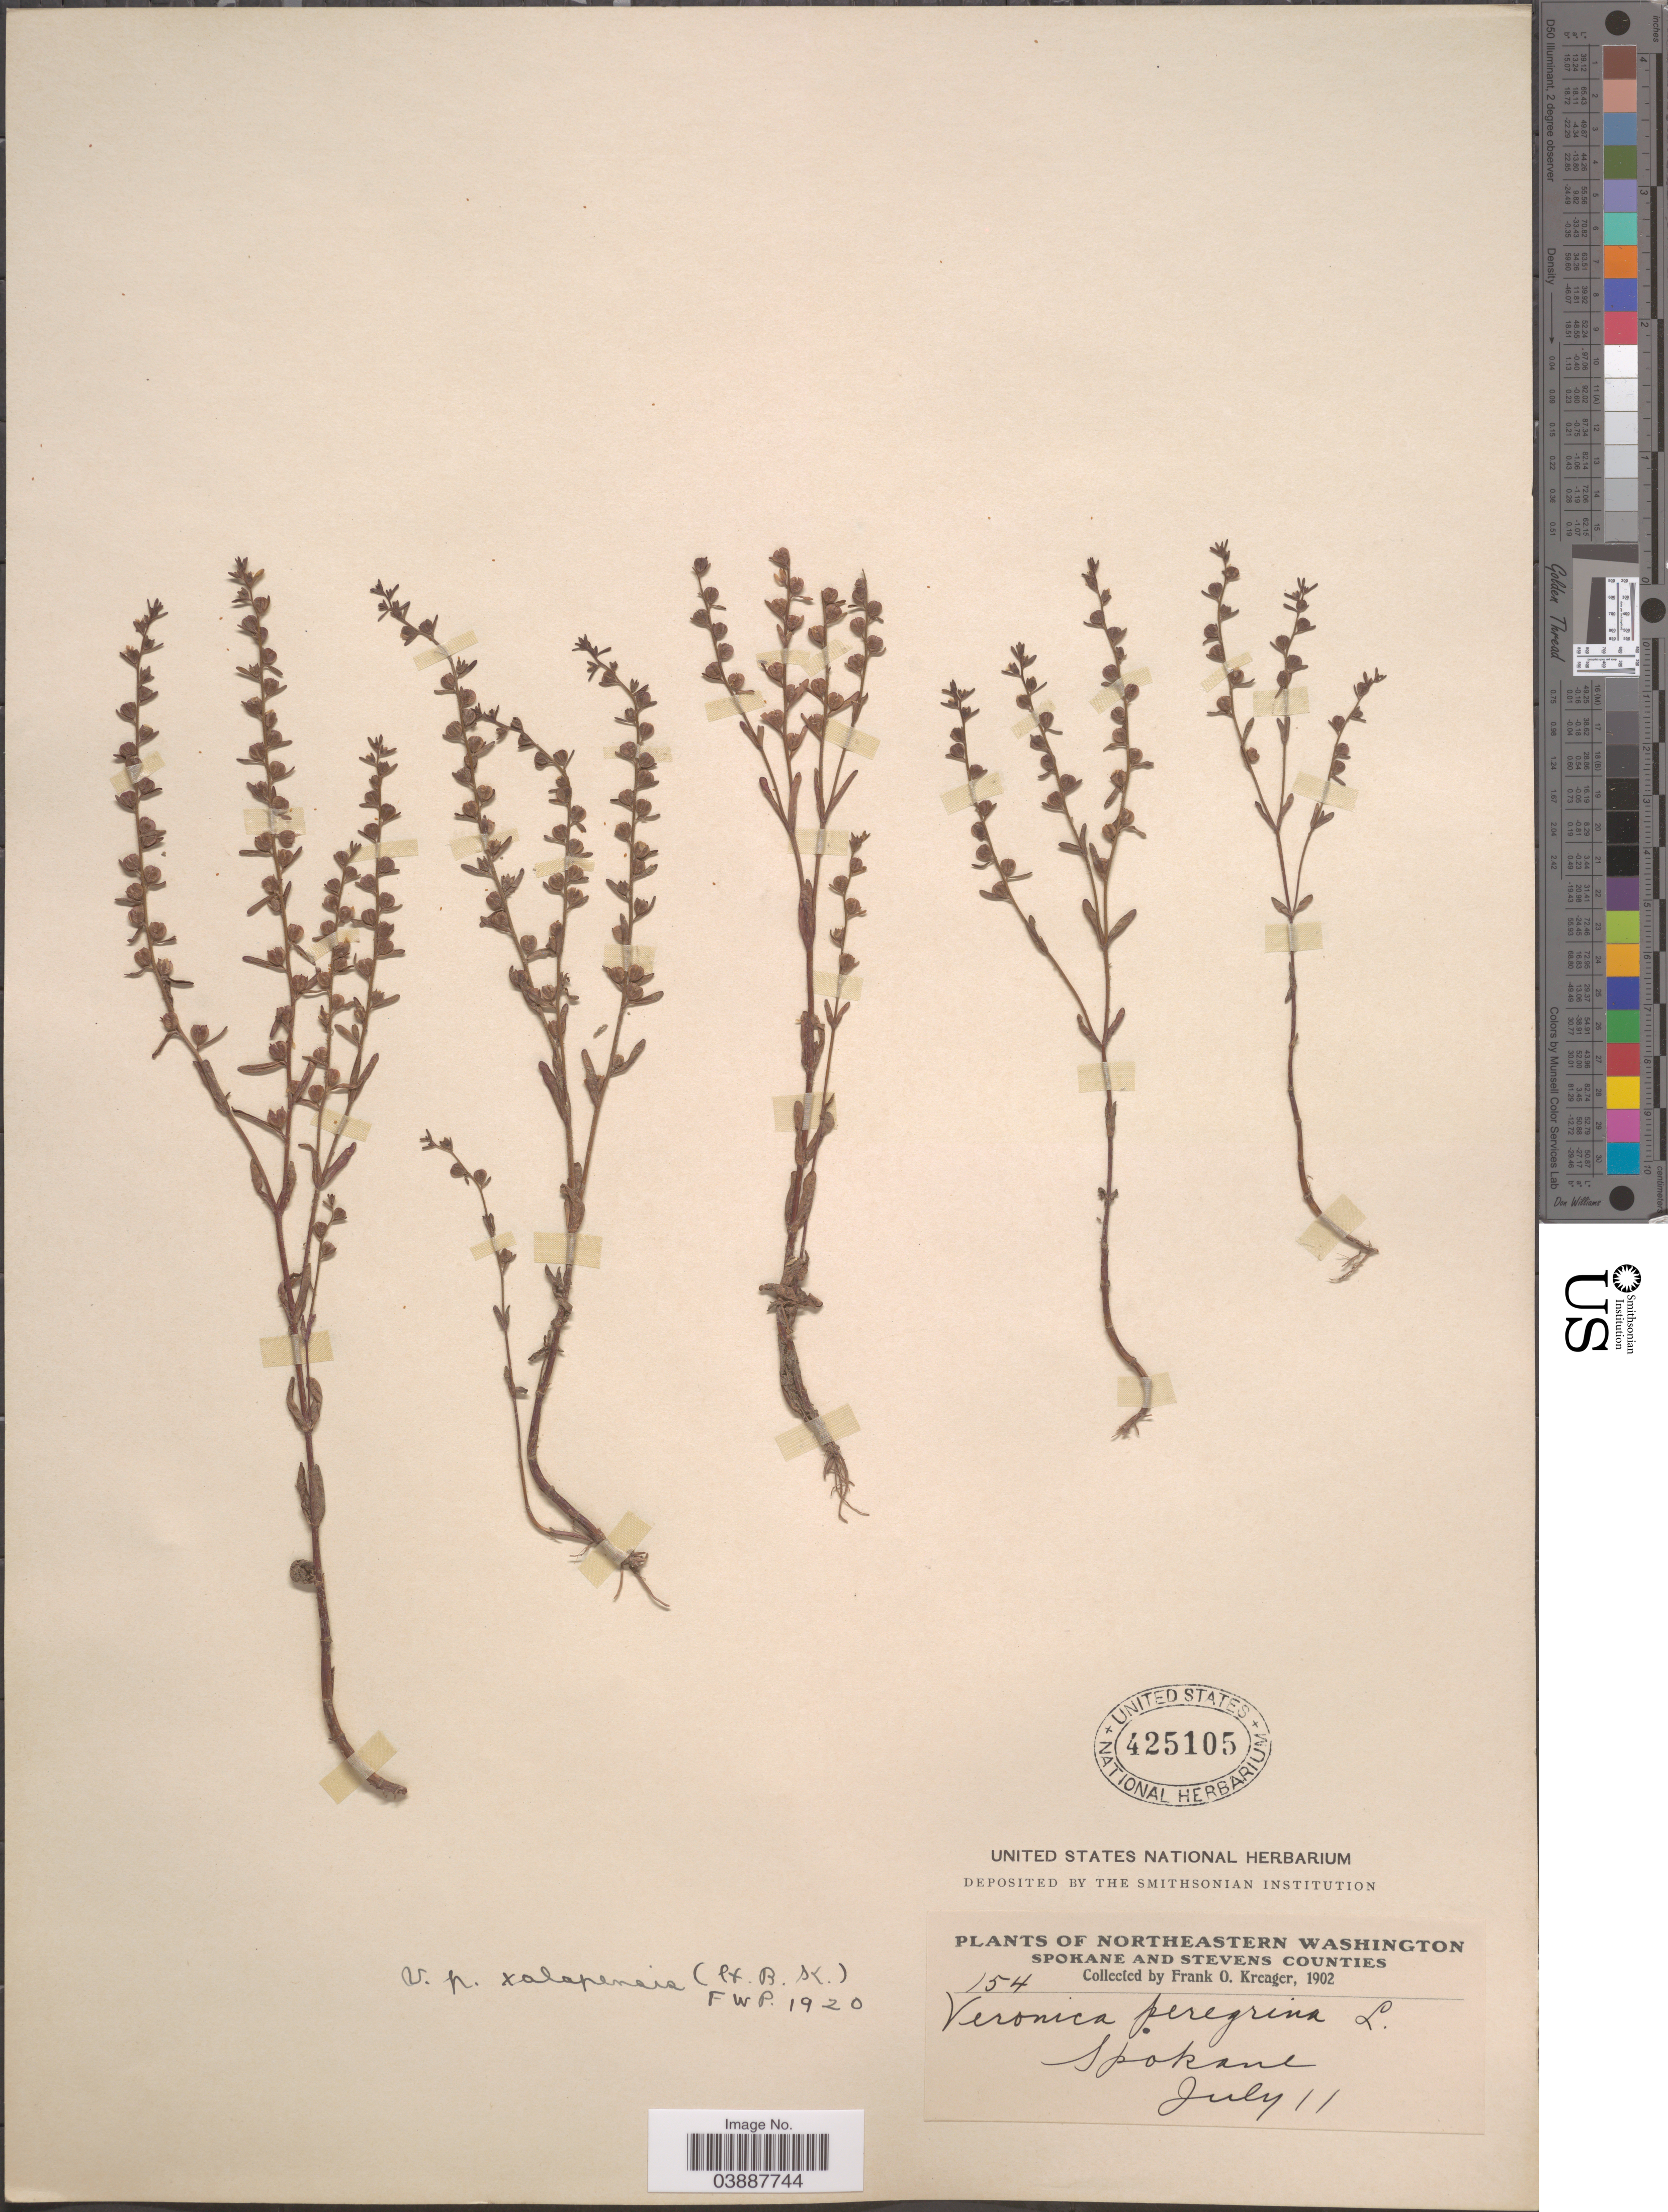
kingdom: Plantae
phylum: Tracheophyta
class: Magnoliopsida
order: Lamiales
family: Plantaginaceae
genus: Veronica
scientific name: Veronica peregrina var. xalapensis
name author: Kunth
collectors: F. Kreager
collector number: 154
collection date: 1902-07-11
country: United States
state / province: Washington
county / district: Spokane / Stevens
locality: Northeastern Washington. Spokane and Stevens Counties. Spokane.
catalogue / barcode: US 425105